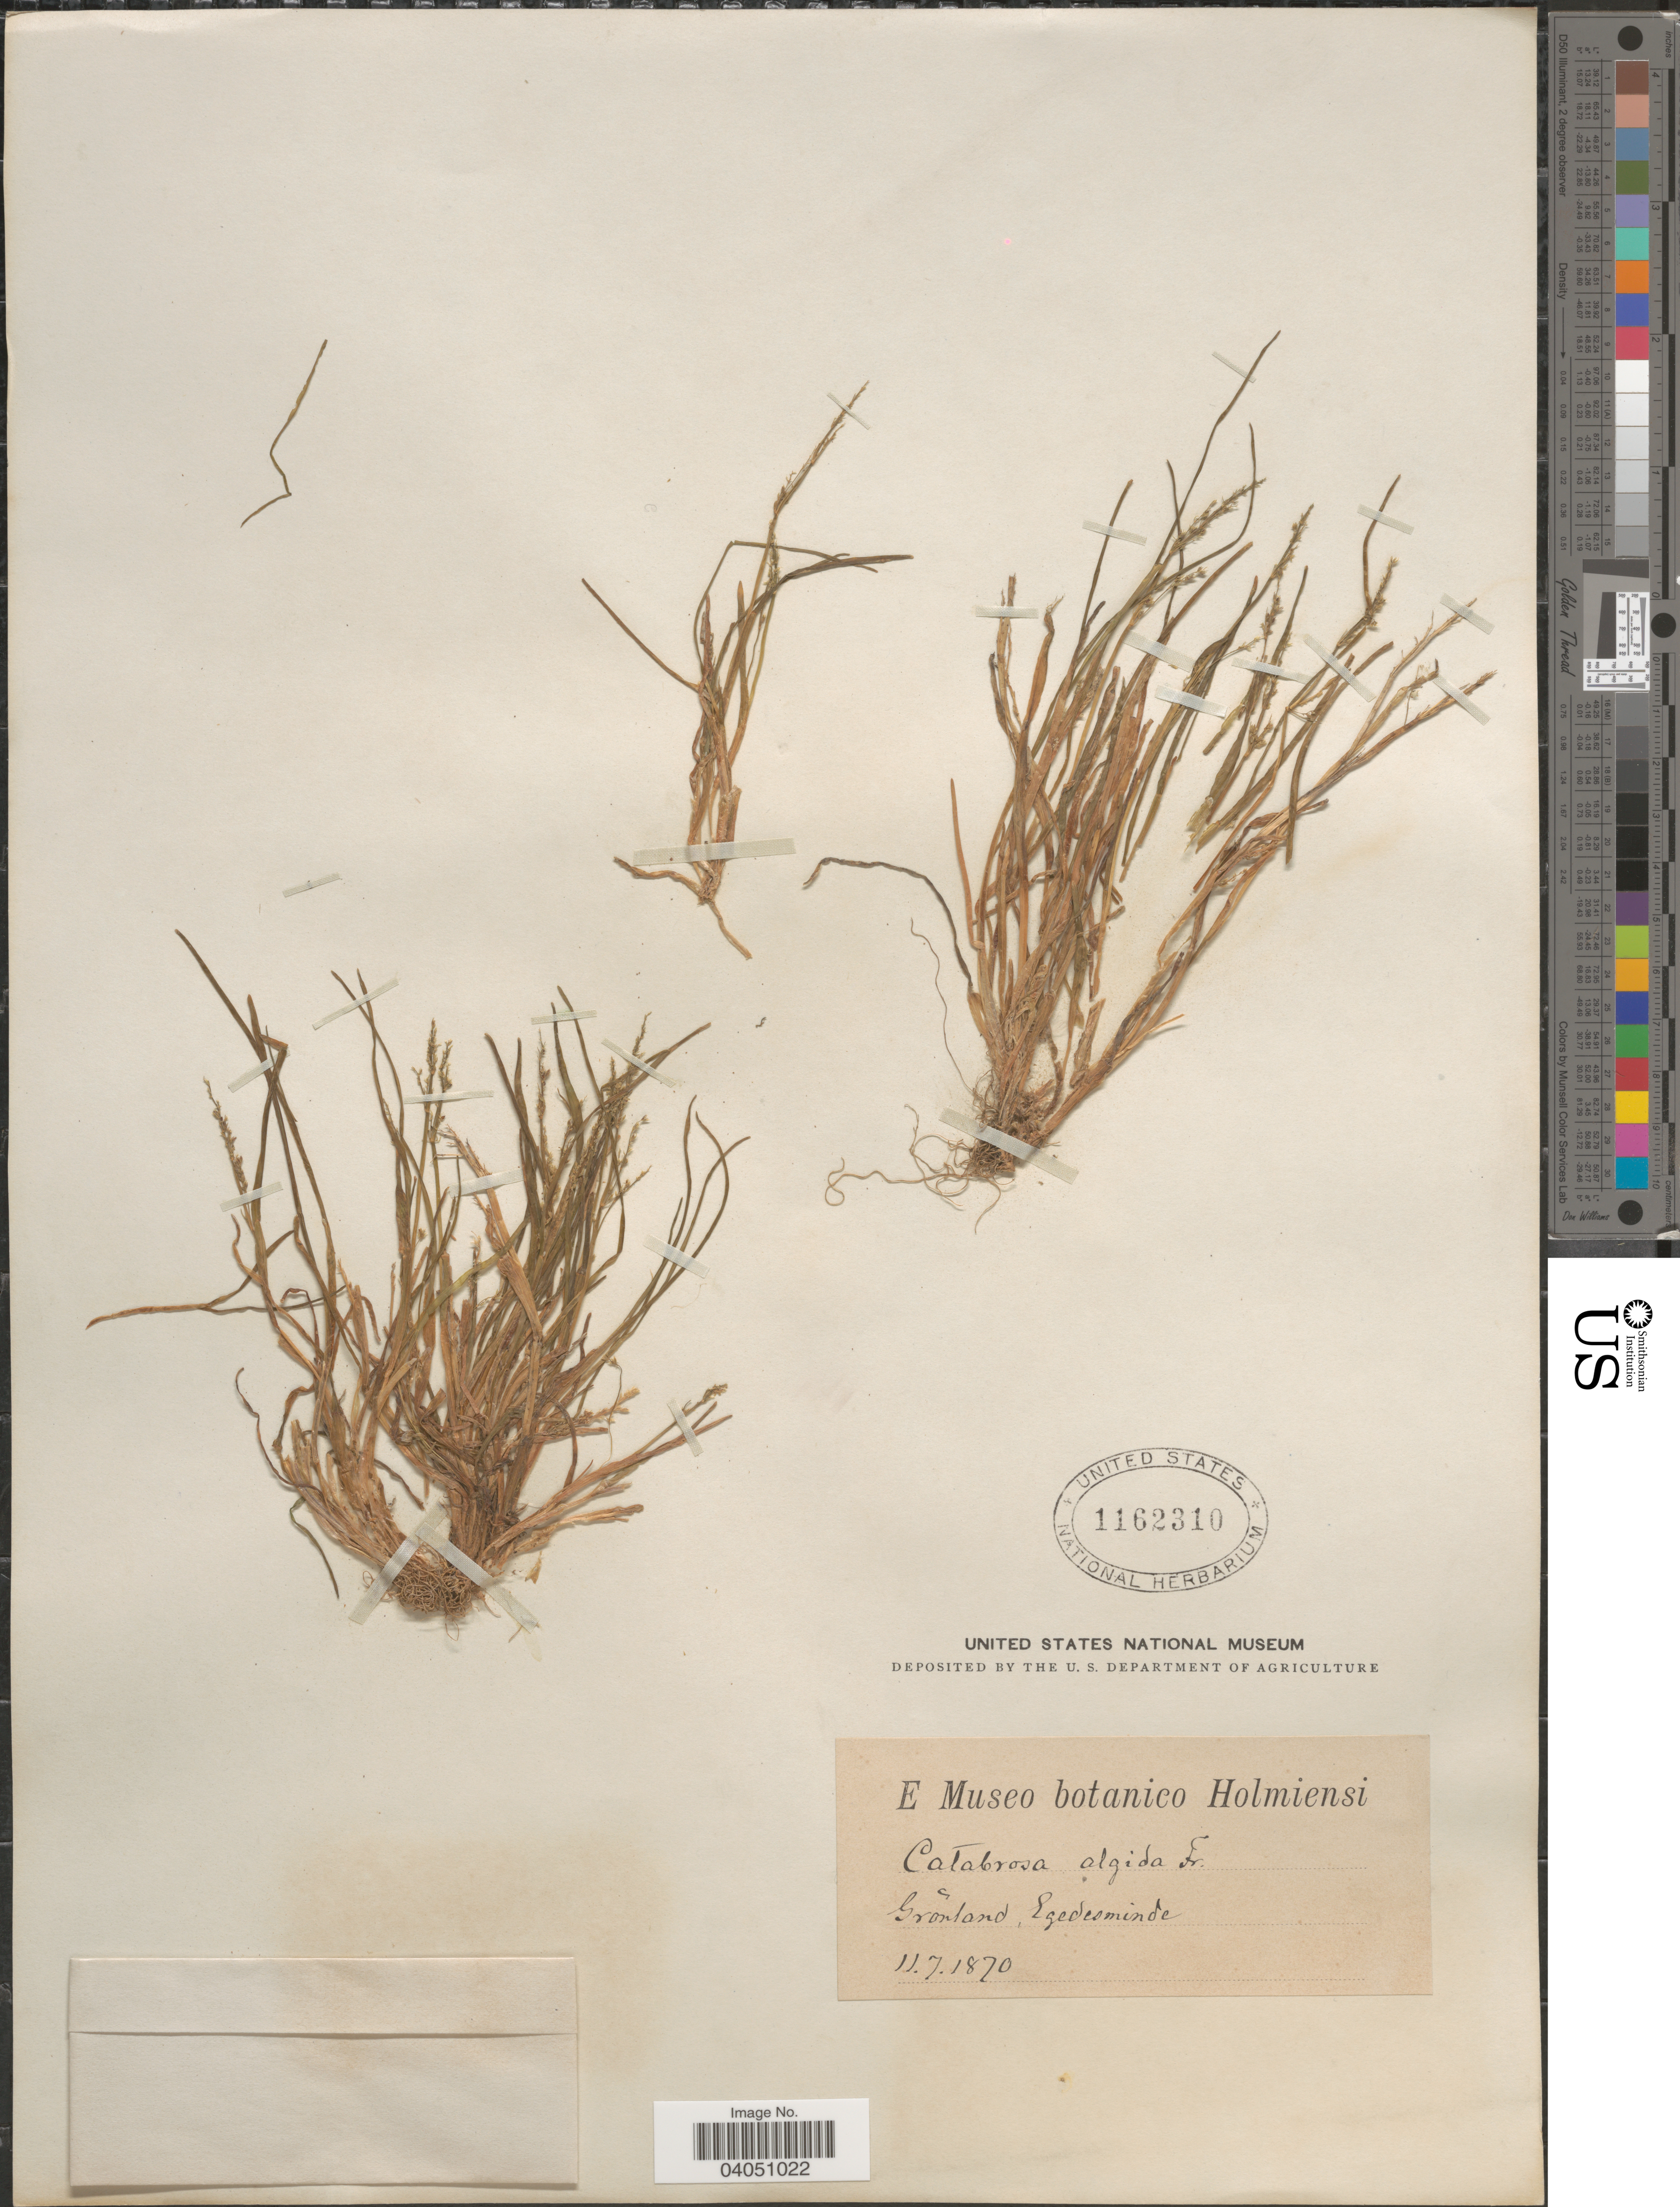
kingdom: Plantae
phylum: Tracheophyta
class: Liliopsida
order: Poales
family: Poaceae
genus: Phippsia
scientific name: Phippsia algida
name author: (Sol.) R. Br.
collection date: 1870-07-11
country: Greenland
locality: Grõnland, Egedesminde.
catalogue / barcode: US 1162310